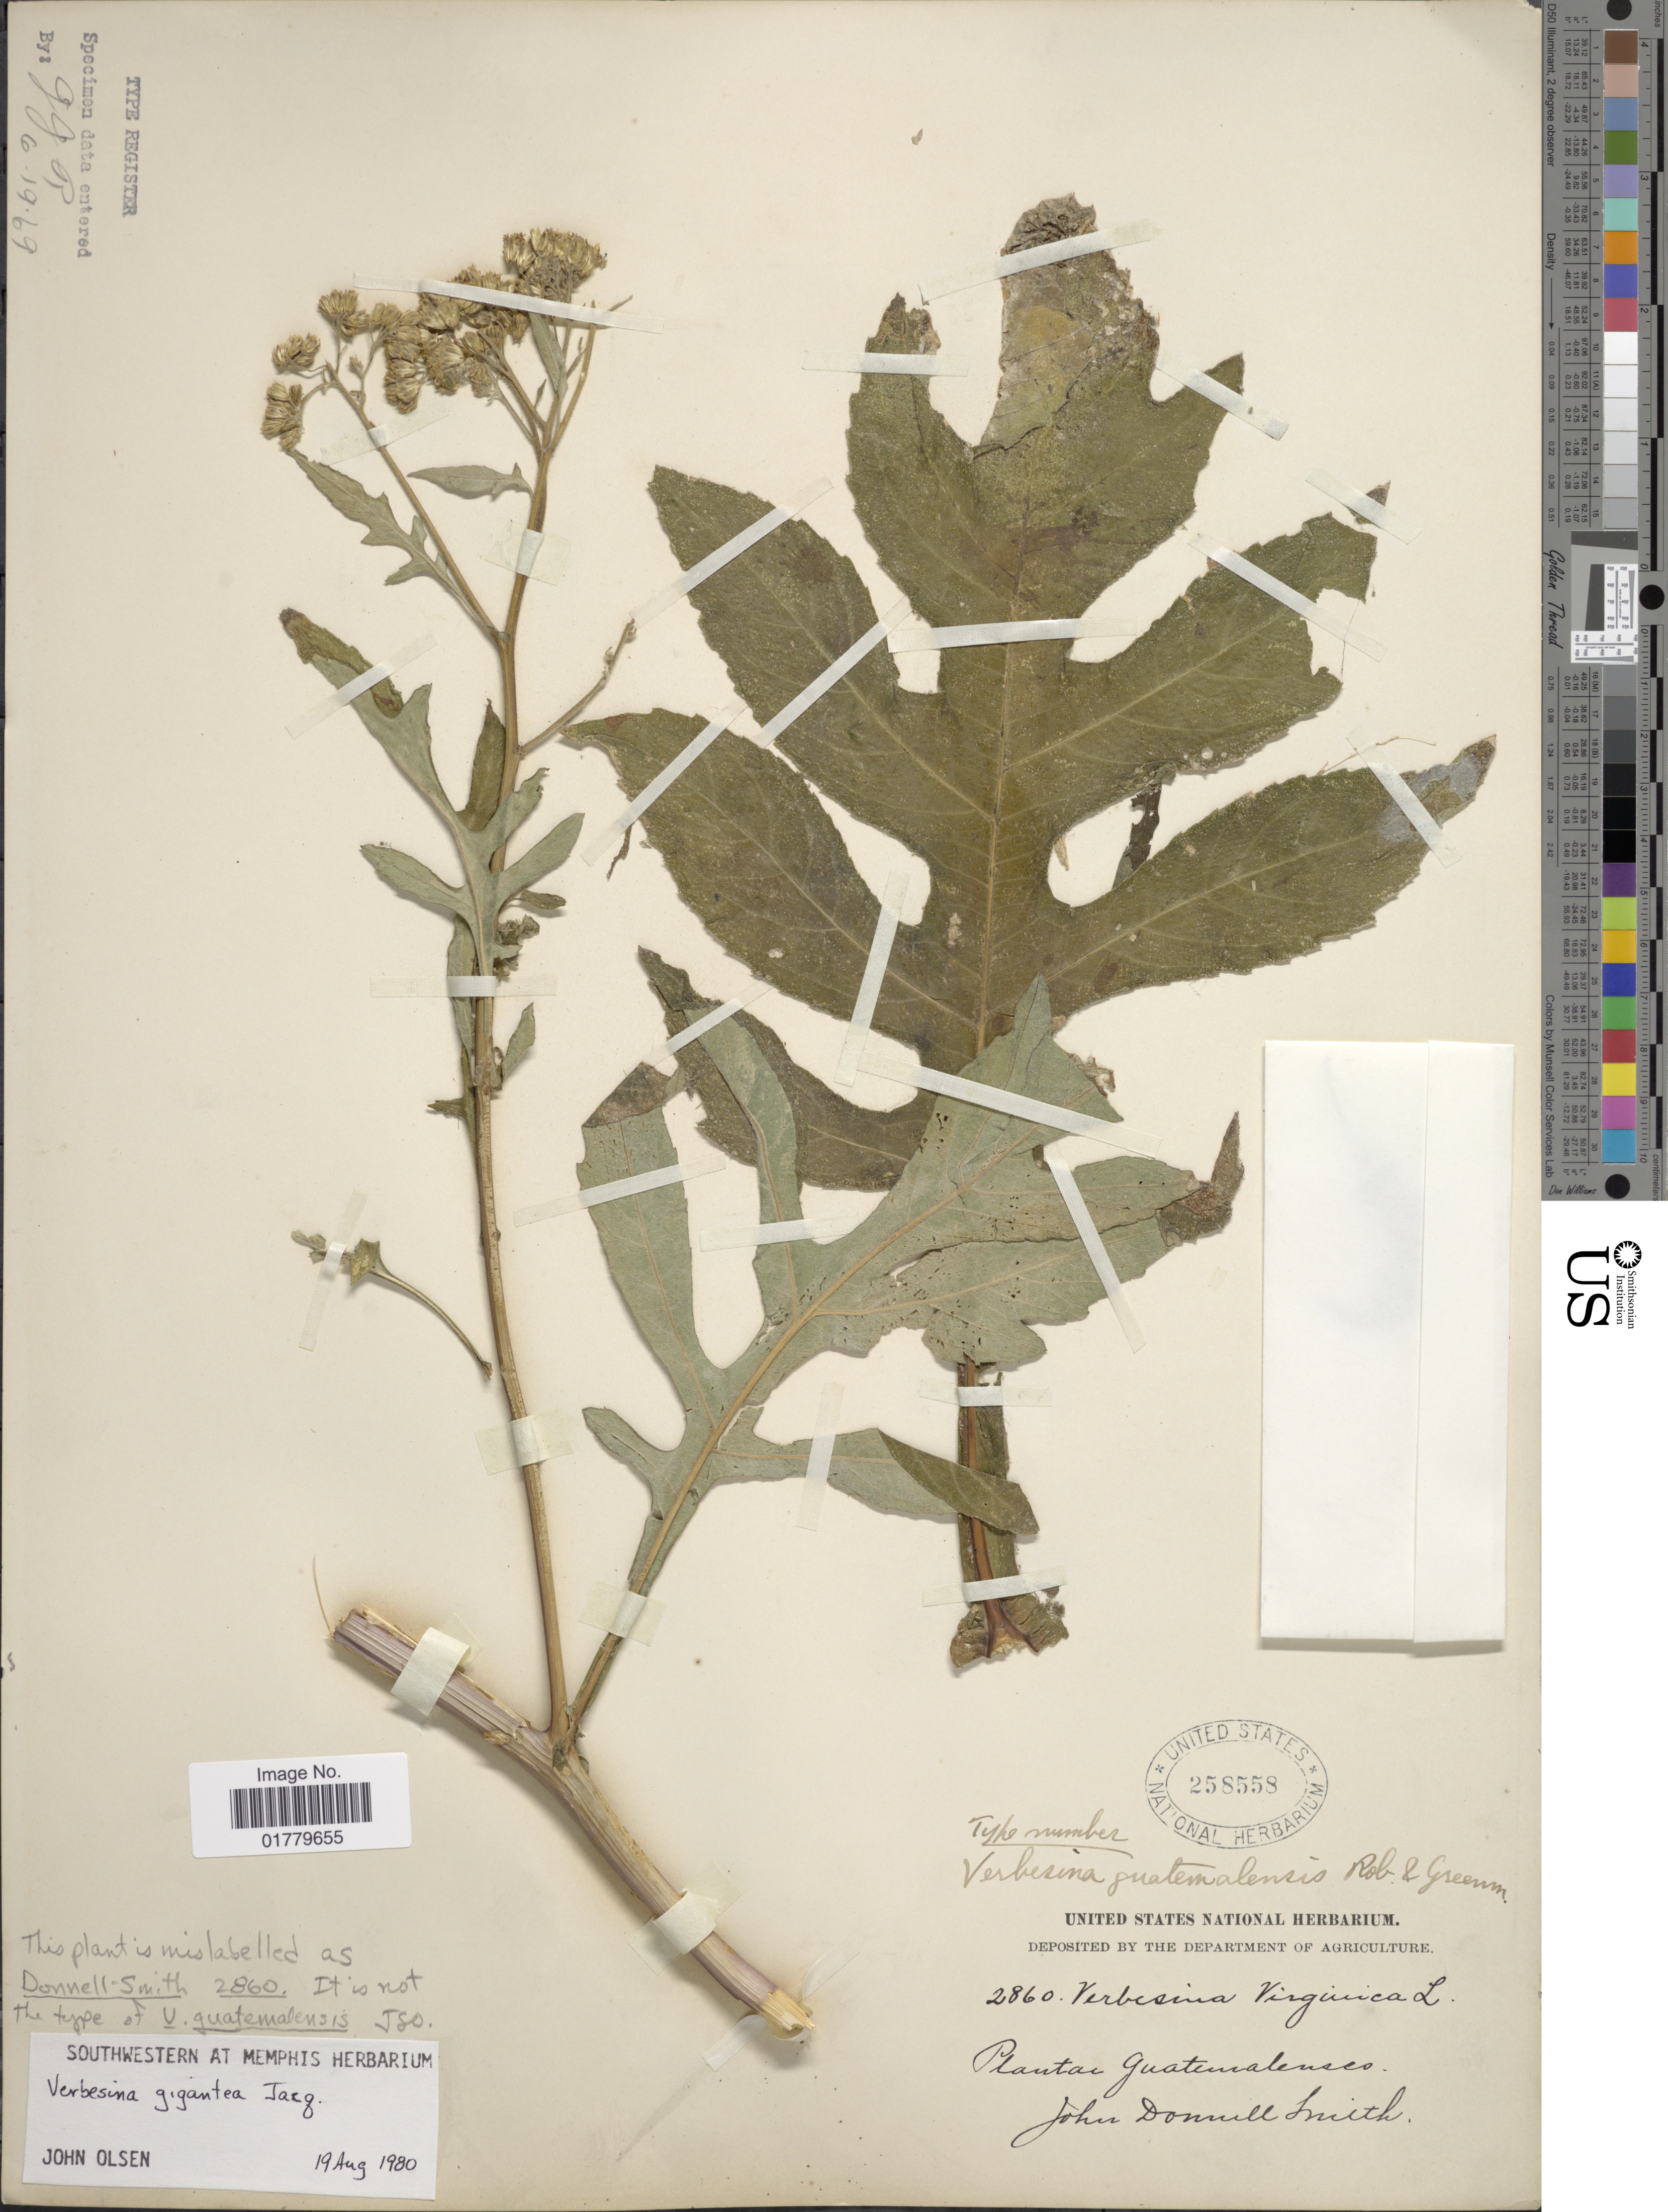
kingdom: Plantae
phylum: Tracheophyta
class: Magnoliopsida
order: Asterales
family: Asteraceae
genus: Verbesina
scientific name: Verbesina gigantea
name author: Jacq.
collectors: J. Donnell Smith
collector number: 2860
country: Guatemala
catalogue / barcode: US 258558